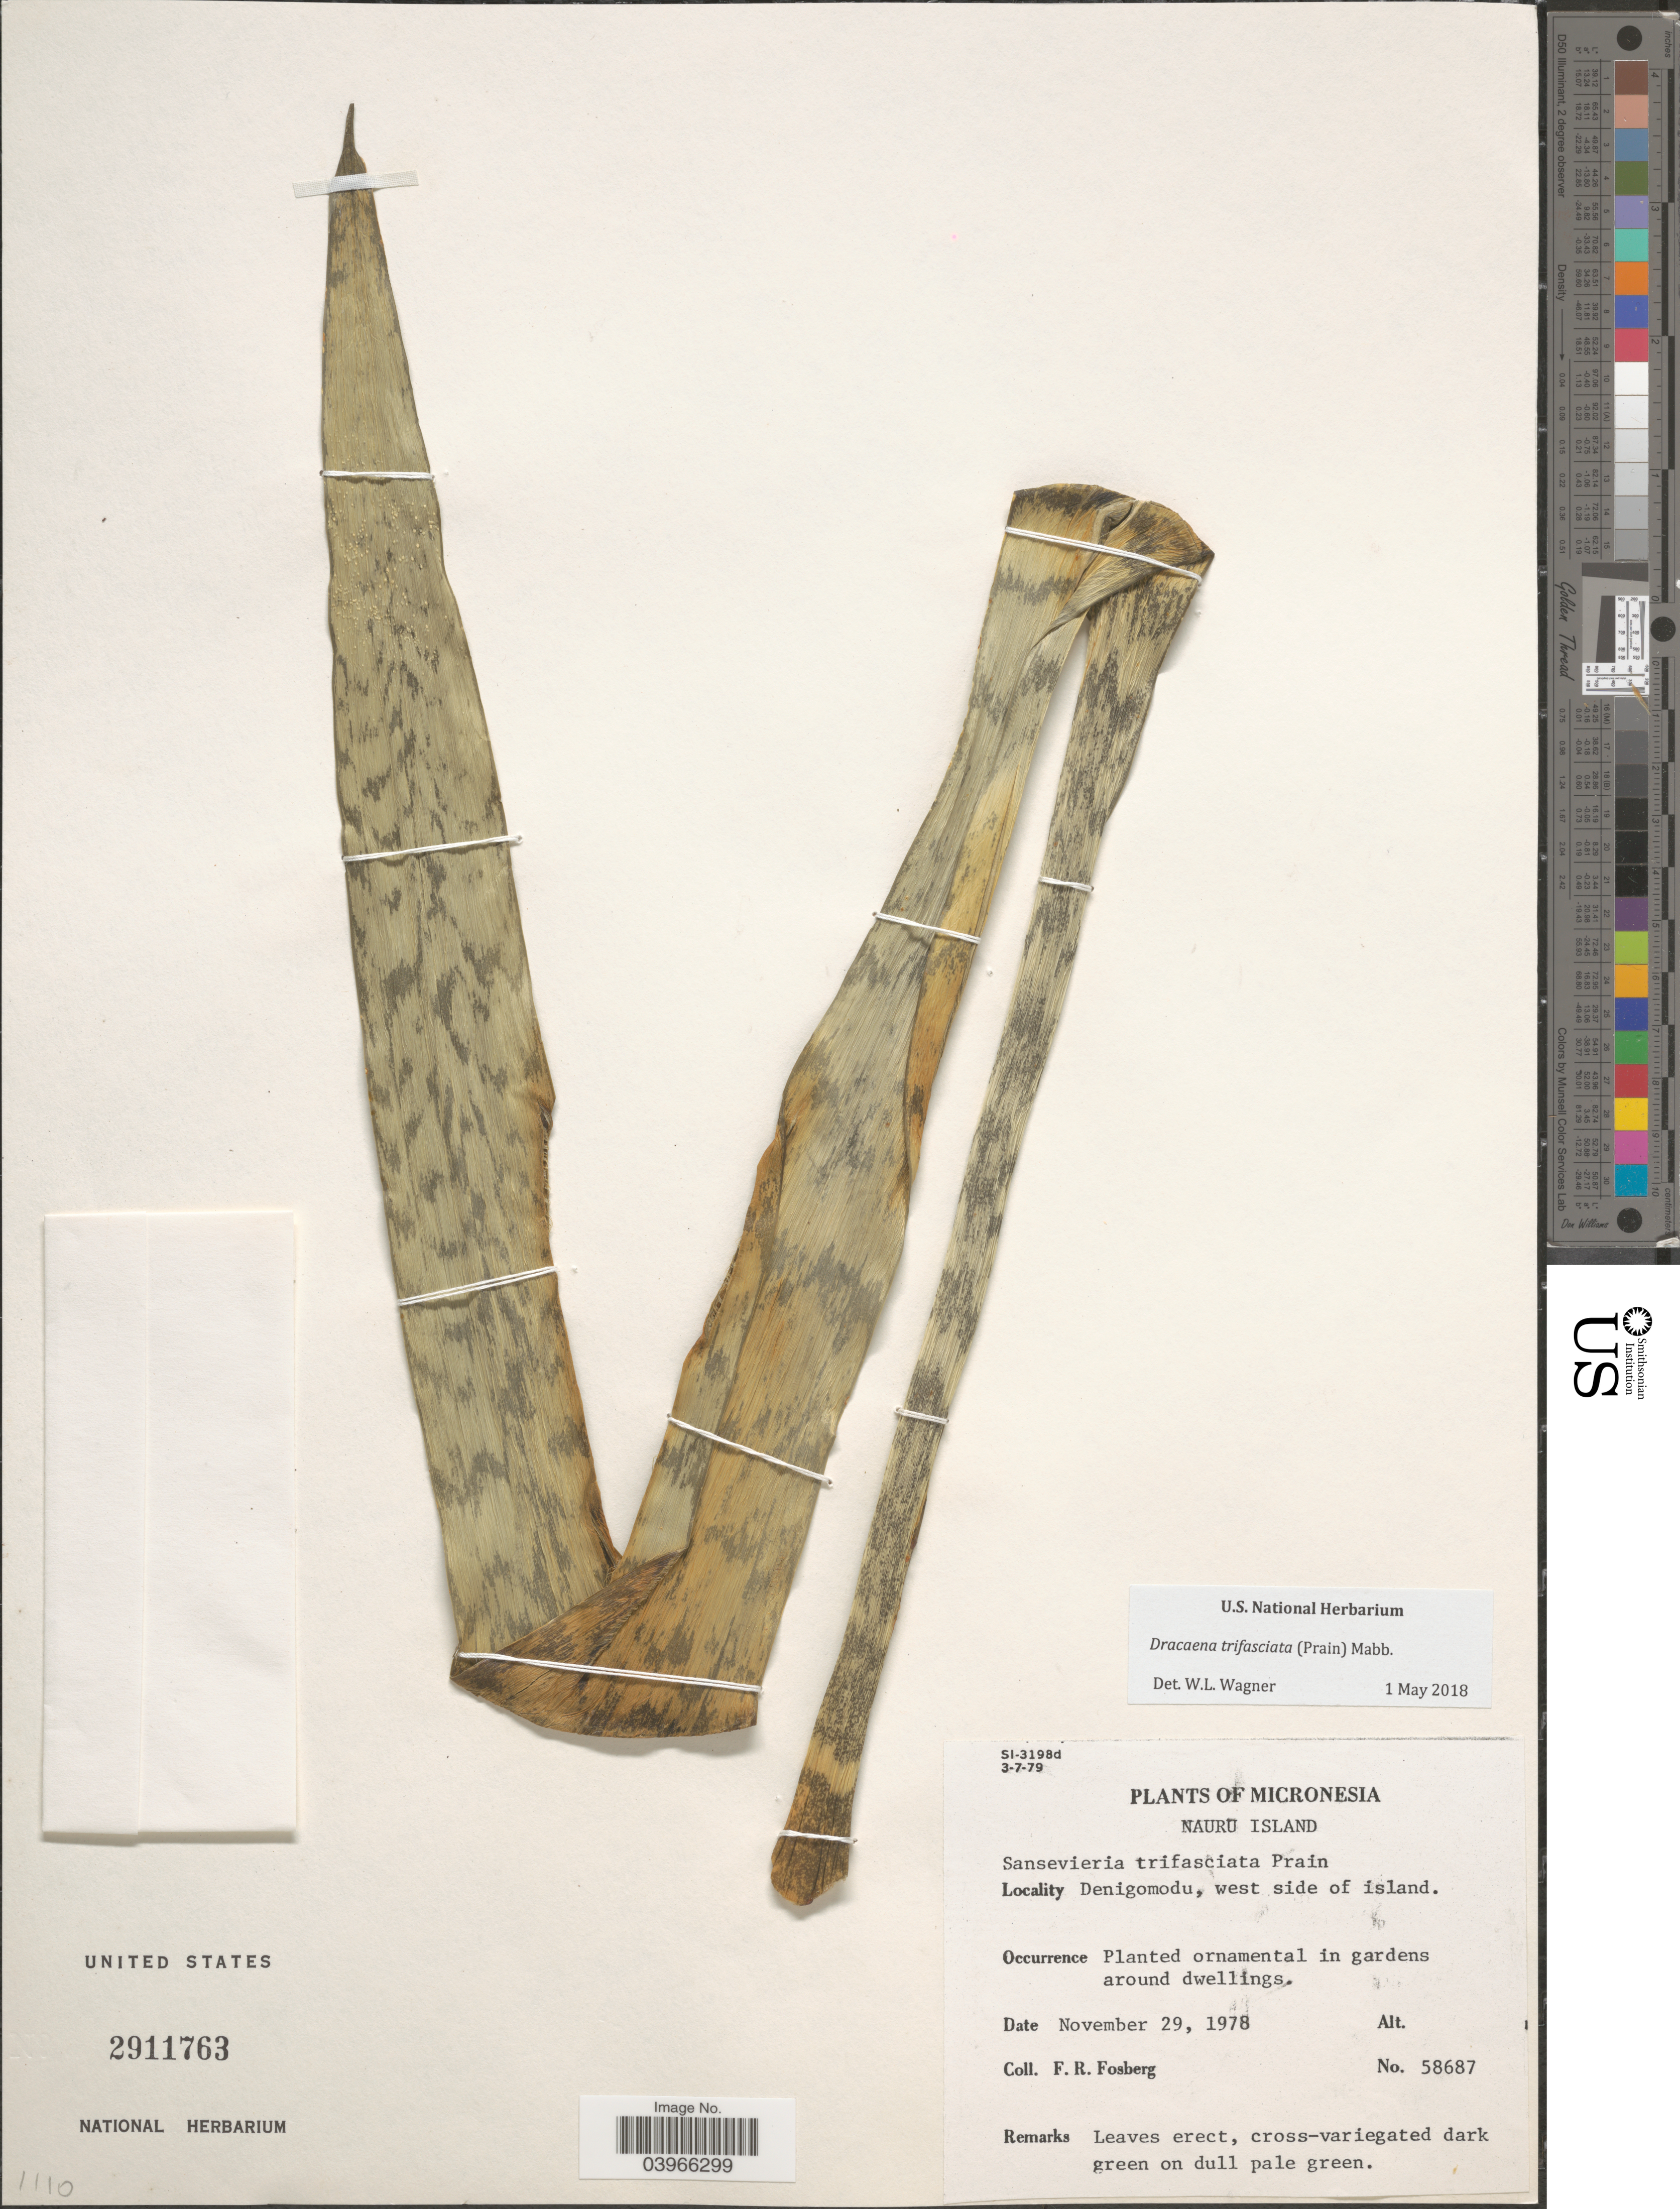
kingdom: Plantae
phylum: Tracheophyta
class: Liliopsida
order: Asparagales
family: Asparagaceae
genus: Dracaena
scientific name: Dracaena trifasciata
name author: (Prain) Mabb.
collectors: F. R. Fosberg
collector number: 58687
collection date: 1978-11-29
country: Nauru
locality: Micronesia. Nauru Island. Denigomodu, west side of island.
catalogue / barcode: US 2911763